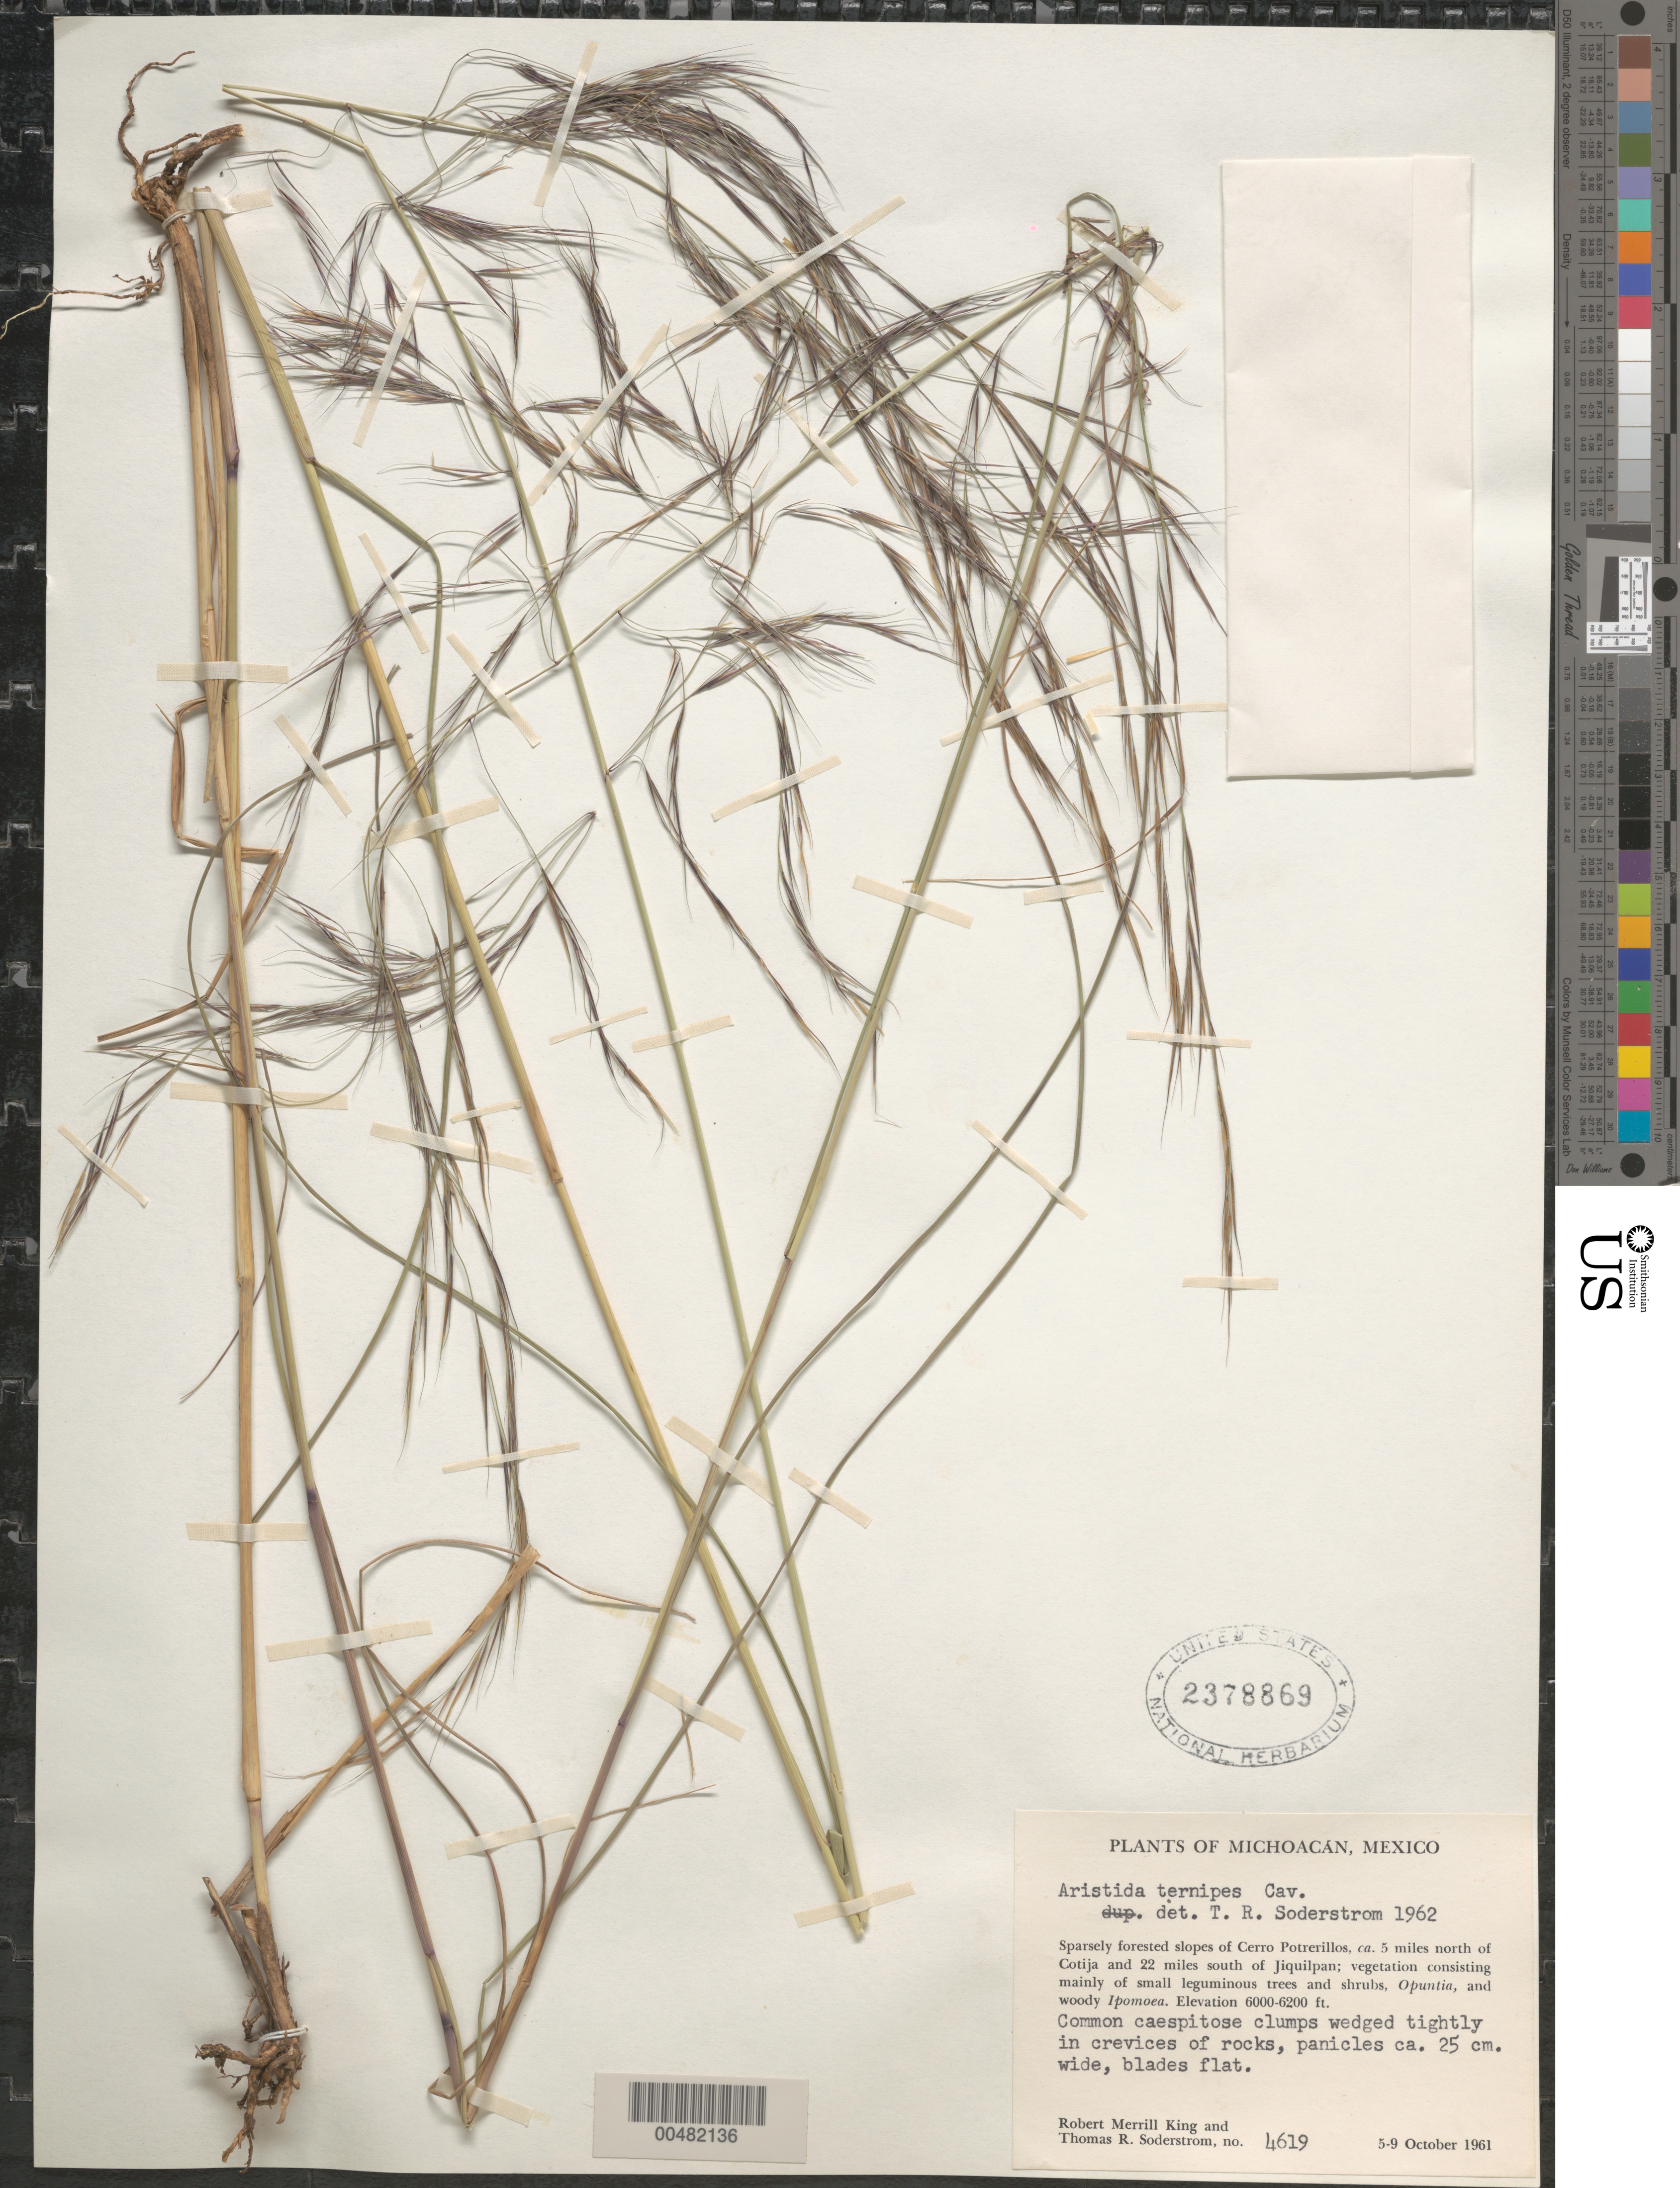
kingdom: Plantae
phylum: Tracheophyta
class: Liliopsida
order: Poales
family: Poaceae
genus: Aristida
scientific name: Aristida ternipes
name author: Cav.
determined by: Soderstrom, T. R.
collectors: R. M. King & T. R. Soderstrom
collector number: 4619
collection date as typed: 5 Oct 1961 to 9 Oct 1961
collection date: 1961-10-05/1961-10-09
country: Mexico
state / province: Michoacán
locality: Slopes of Cerro Potrerillos, ca. 5 mi N of Cotija and 22 mi S of Jiquilpan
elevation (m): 1829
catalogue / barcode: US 2378869